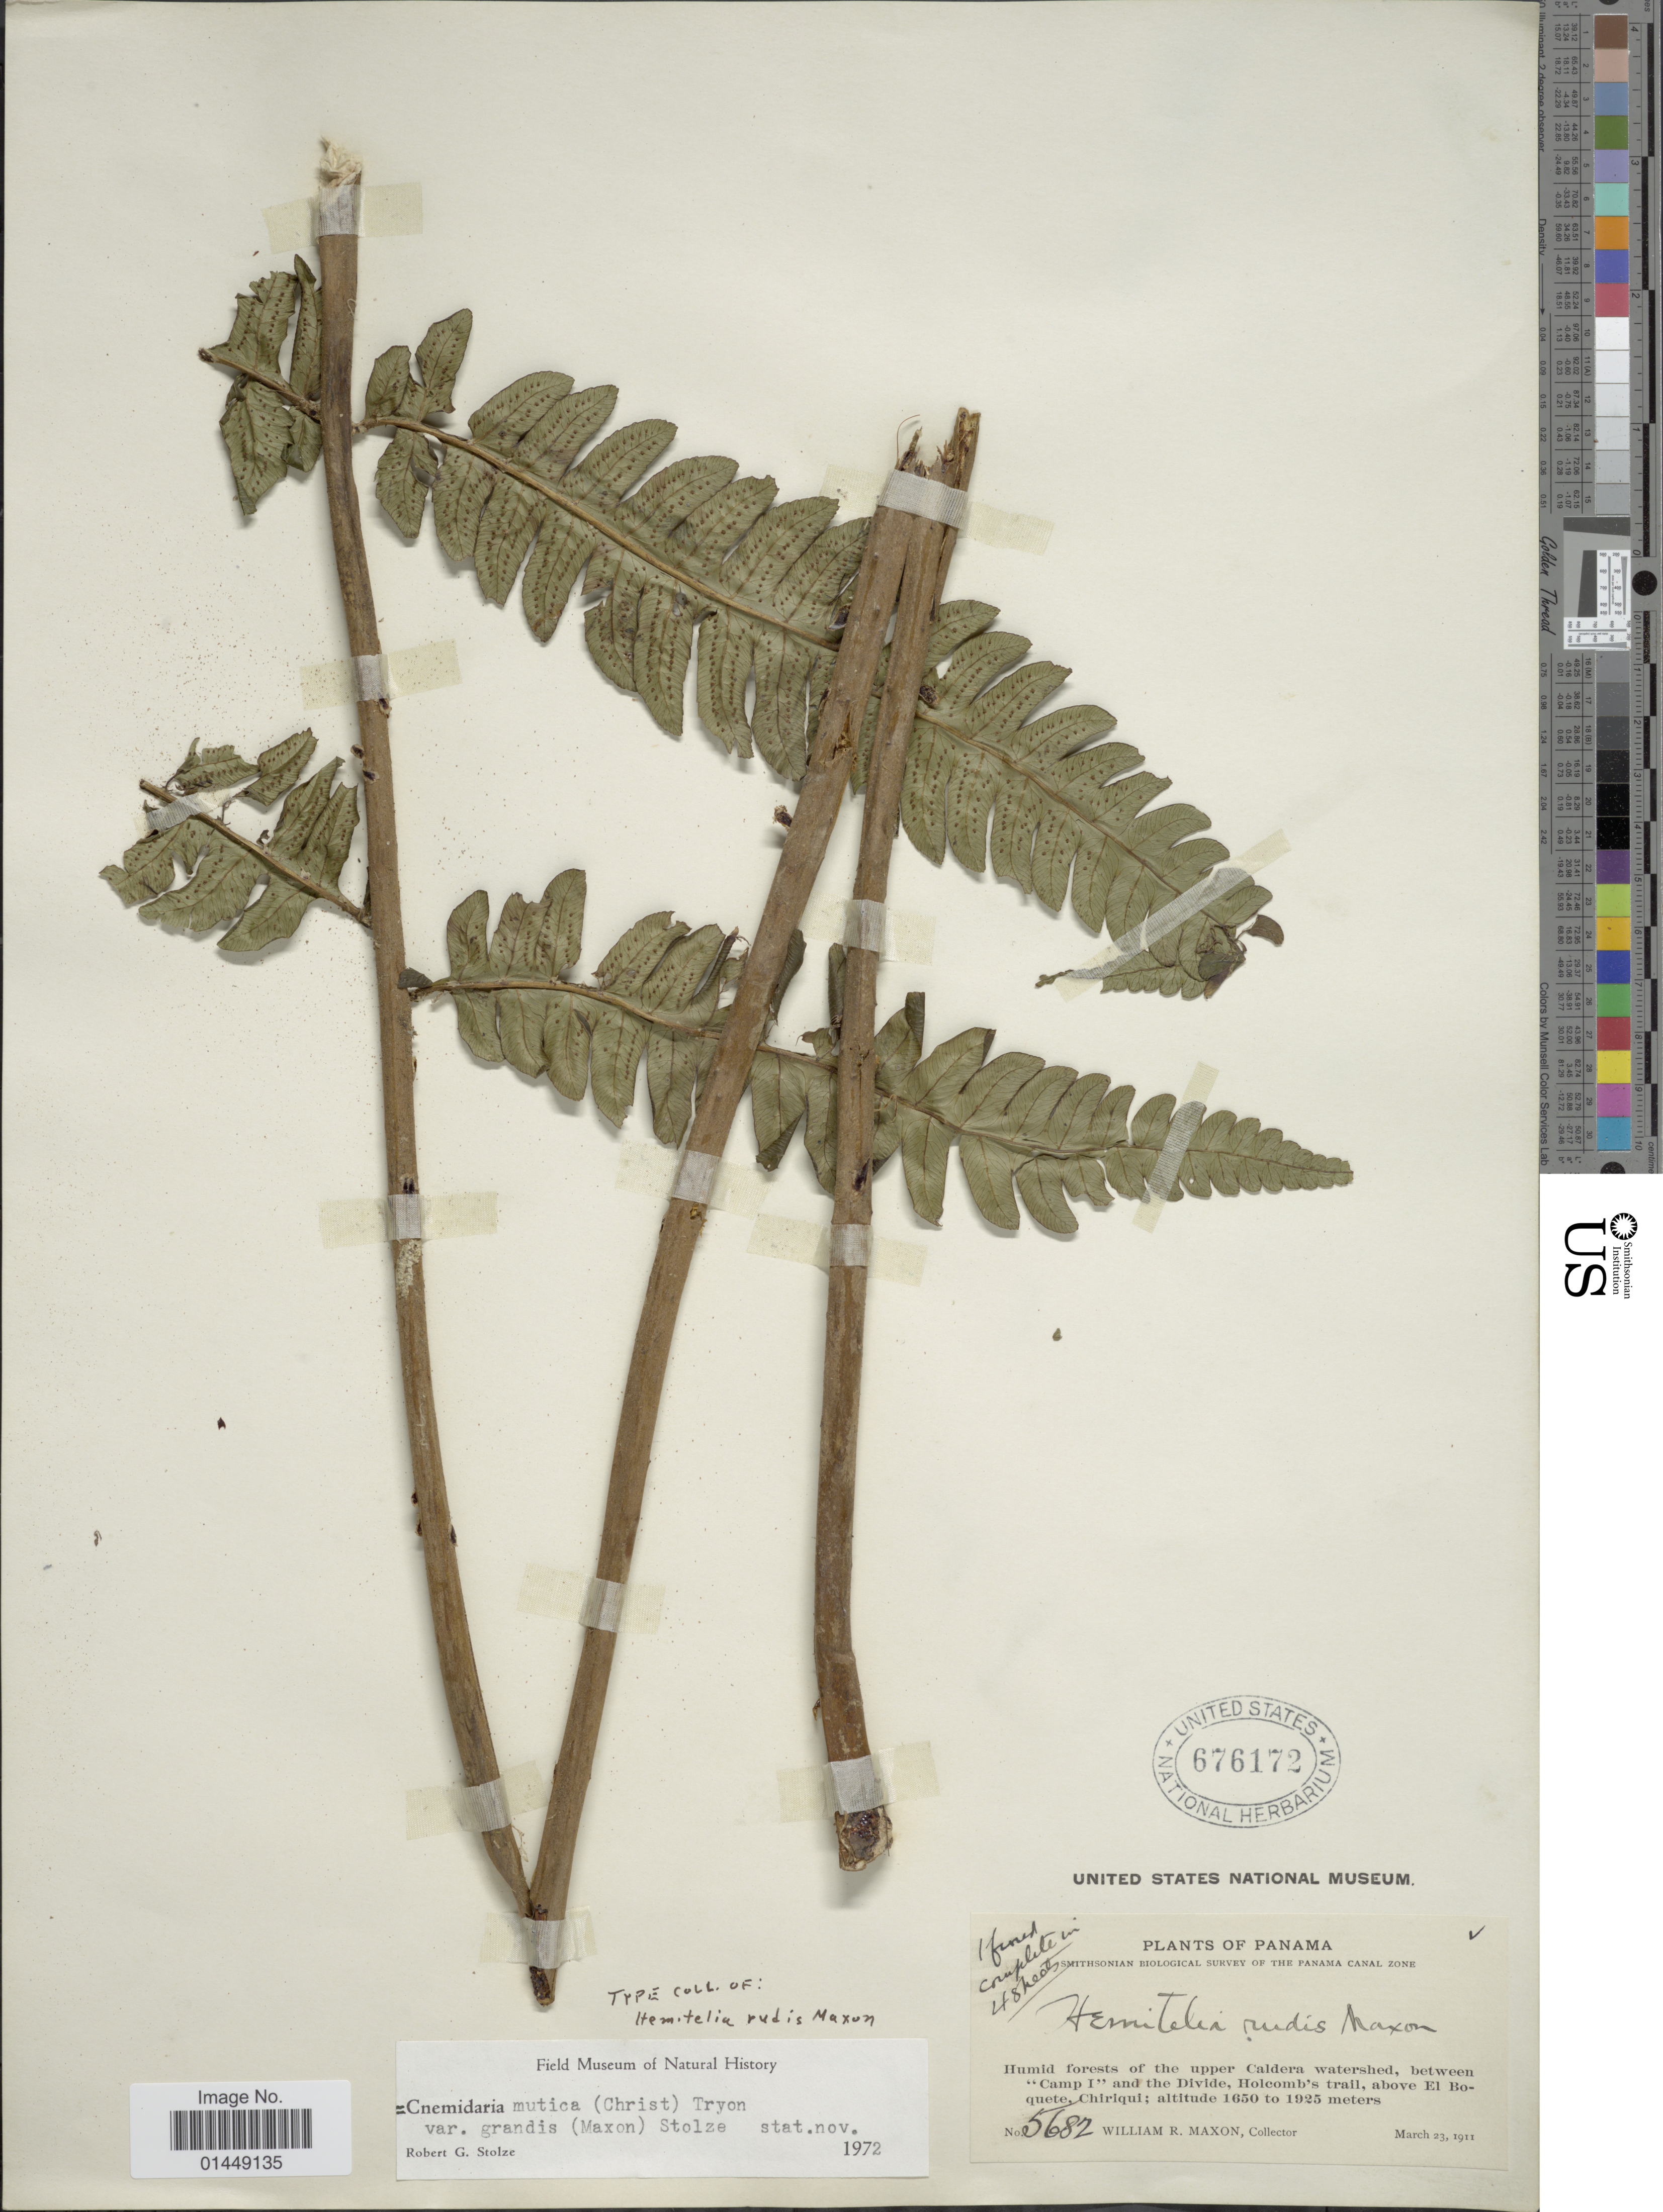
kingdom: Plantae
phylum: Tracheophyta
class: Polypodiopsida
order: Cyatheales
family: Cyatheaceae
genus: Cyathea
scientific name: Cyathea mutica var. grandis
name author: (Maxon) Lehnert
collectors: W. R. Maxon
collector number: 5682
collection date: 1911-03-23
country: Panama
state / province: Chiriqui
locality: Humid forests of the upper Caldera watershed, between "Camp I" and the Divide, Holcomb's trail, above El Boquete, Chiriqui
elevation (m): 1650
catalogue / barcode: US 676172